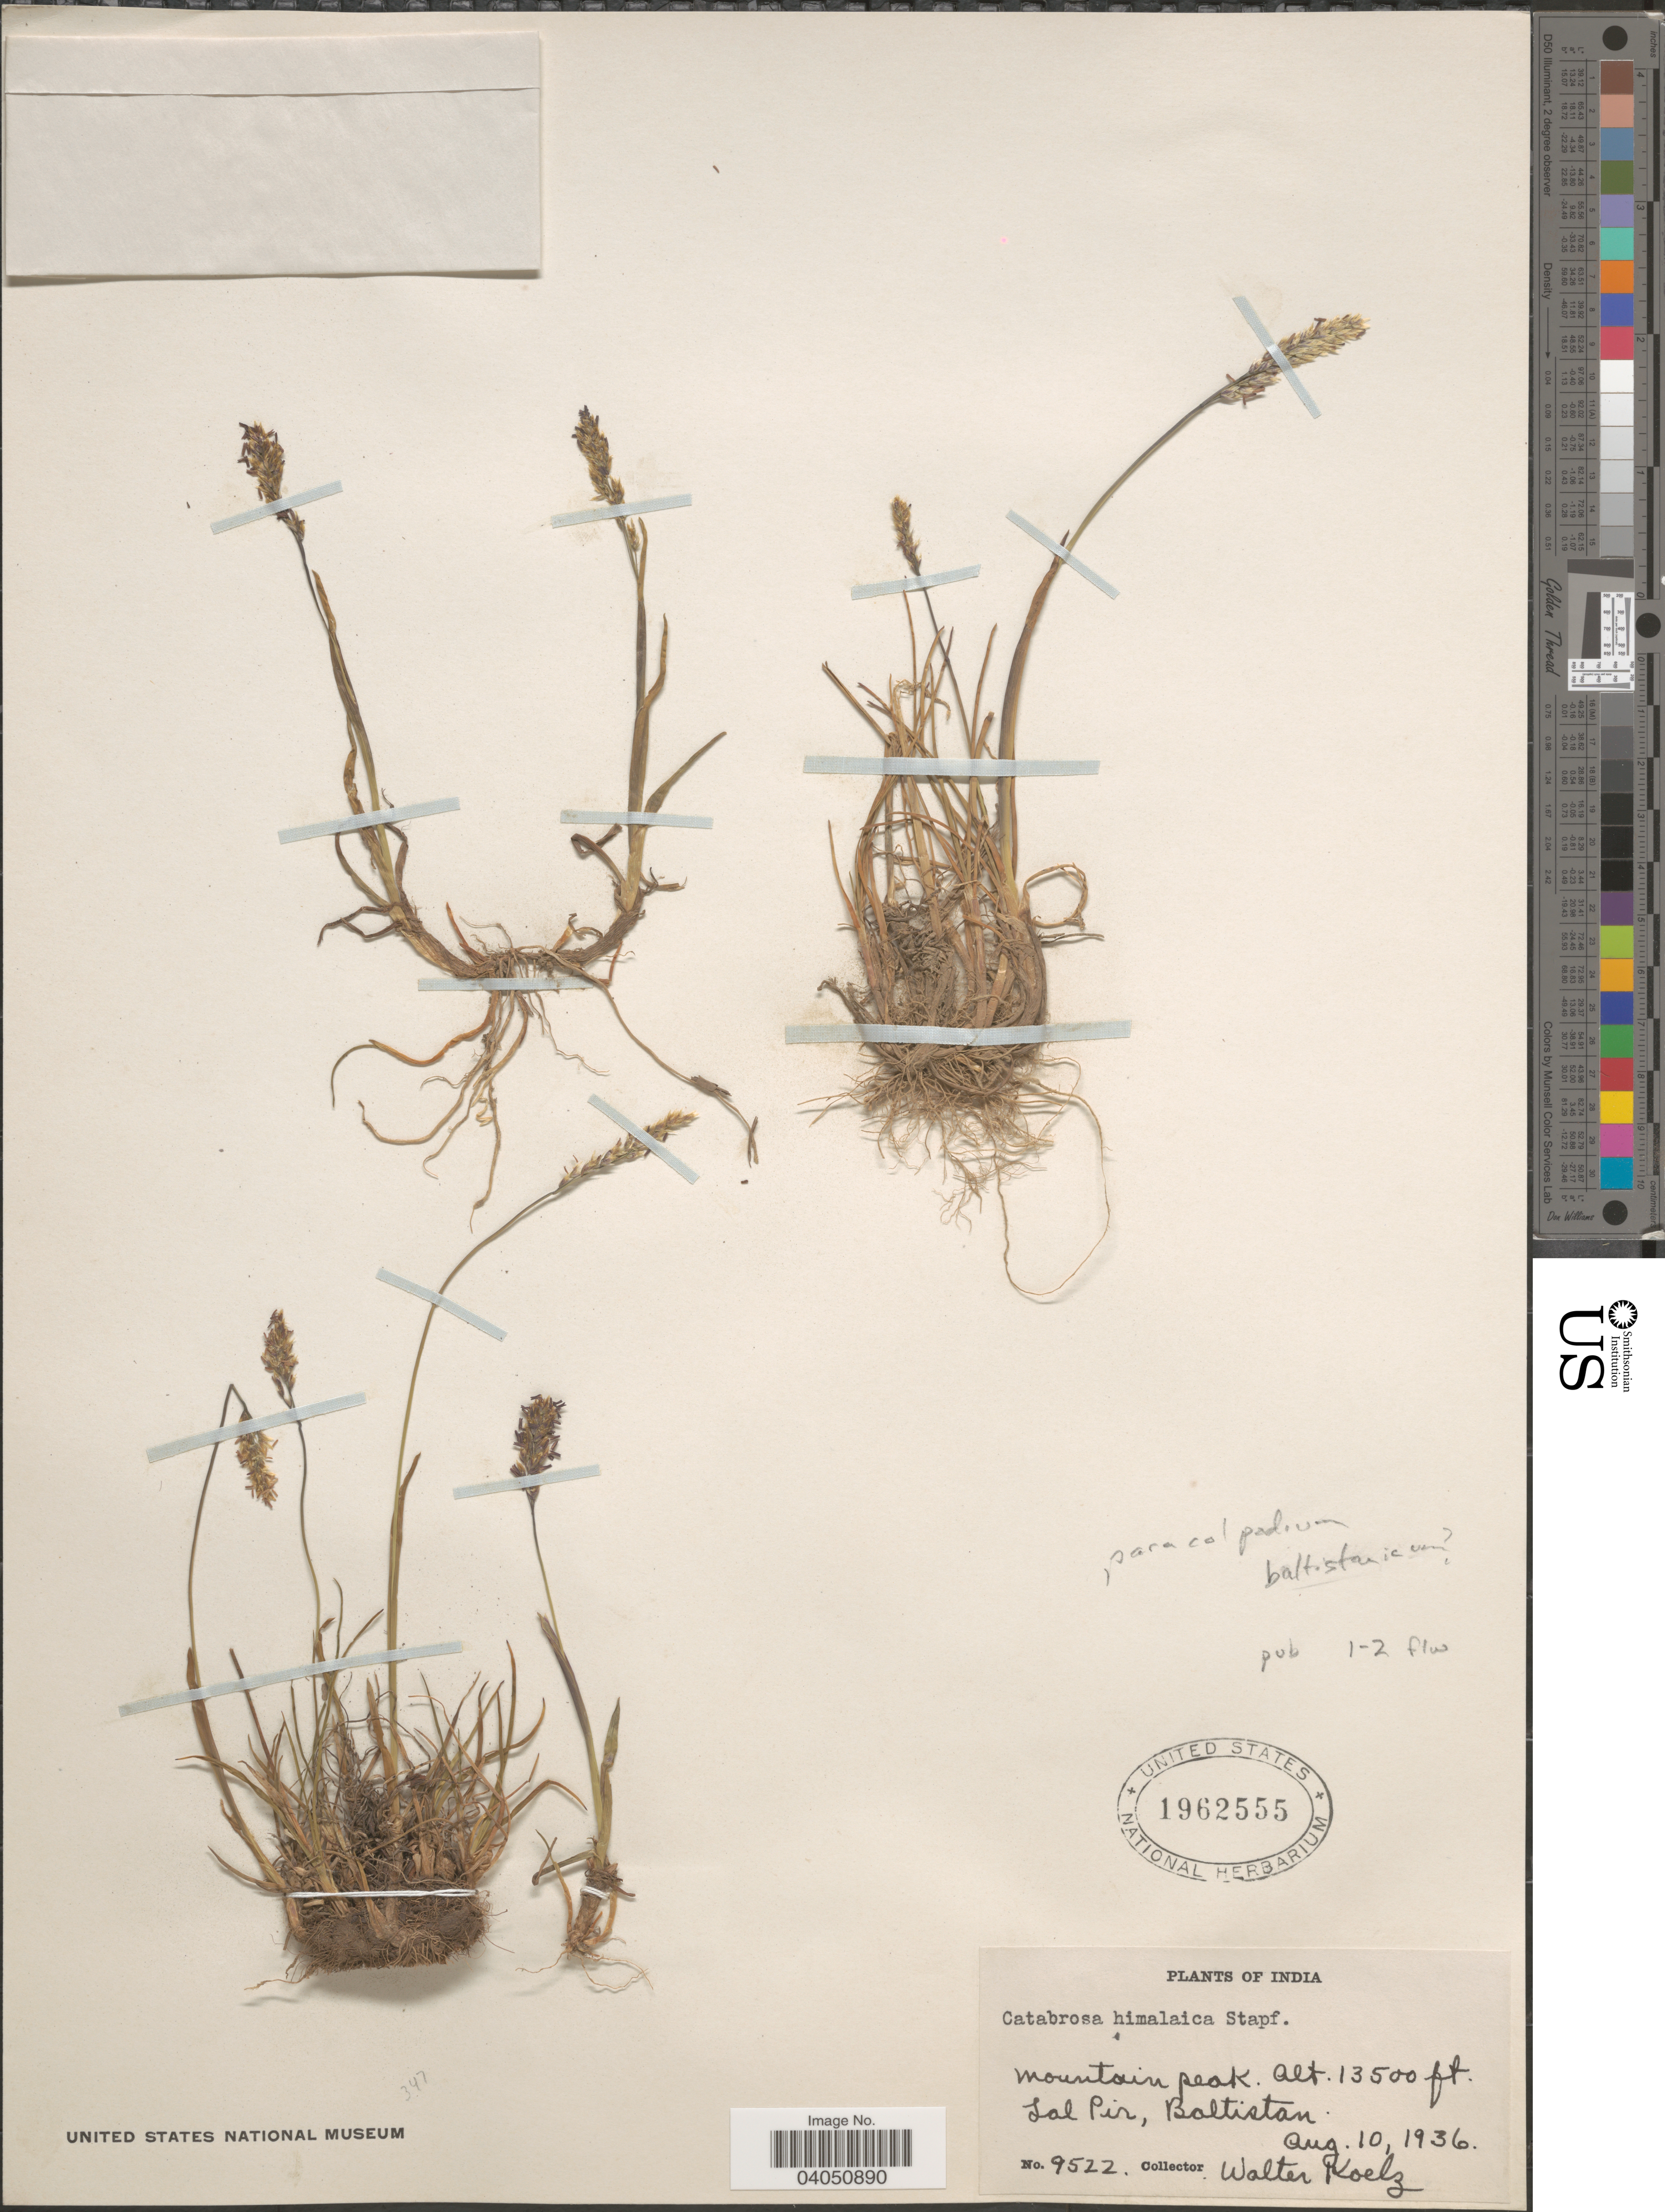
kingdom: Plantae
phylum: Tracheophyta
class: Liliopsida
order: Poales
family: Poaceae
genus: Paracolpodium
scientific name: Paracolpodium baltistanicum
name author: (Dickoré) Röser & Tkach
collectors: W. N. Koelz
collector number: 9522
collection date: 1936-08-10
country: Pakistan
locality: Mountain peak. Lal Pir, Baltistan.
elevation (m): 4115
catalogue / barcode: US 1962555